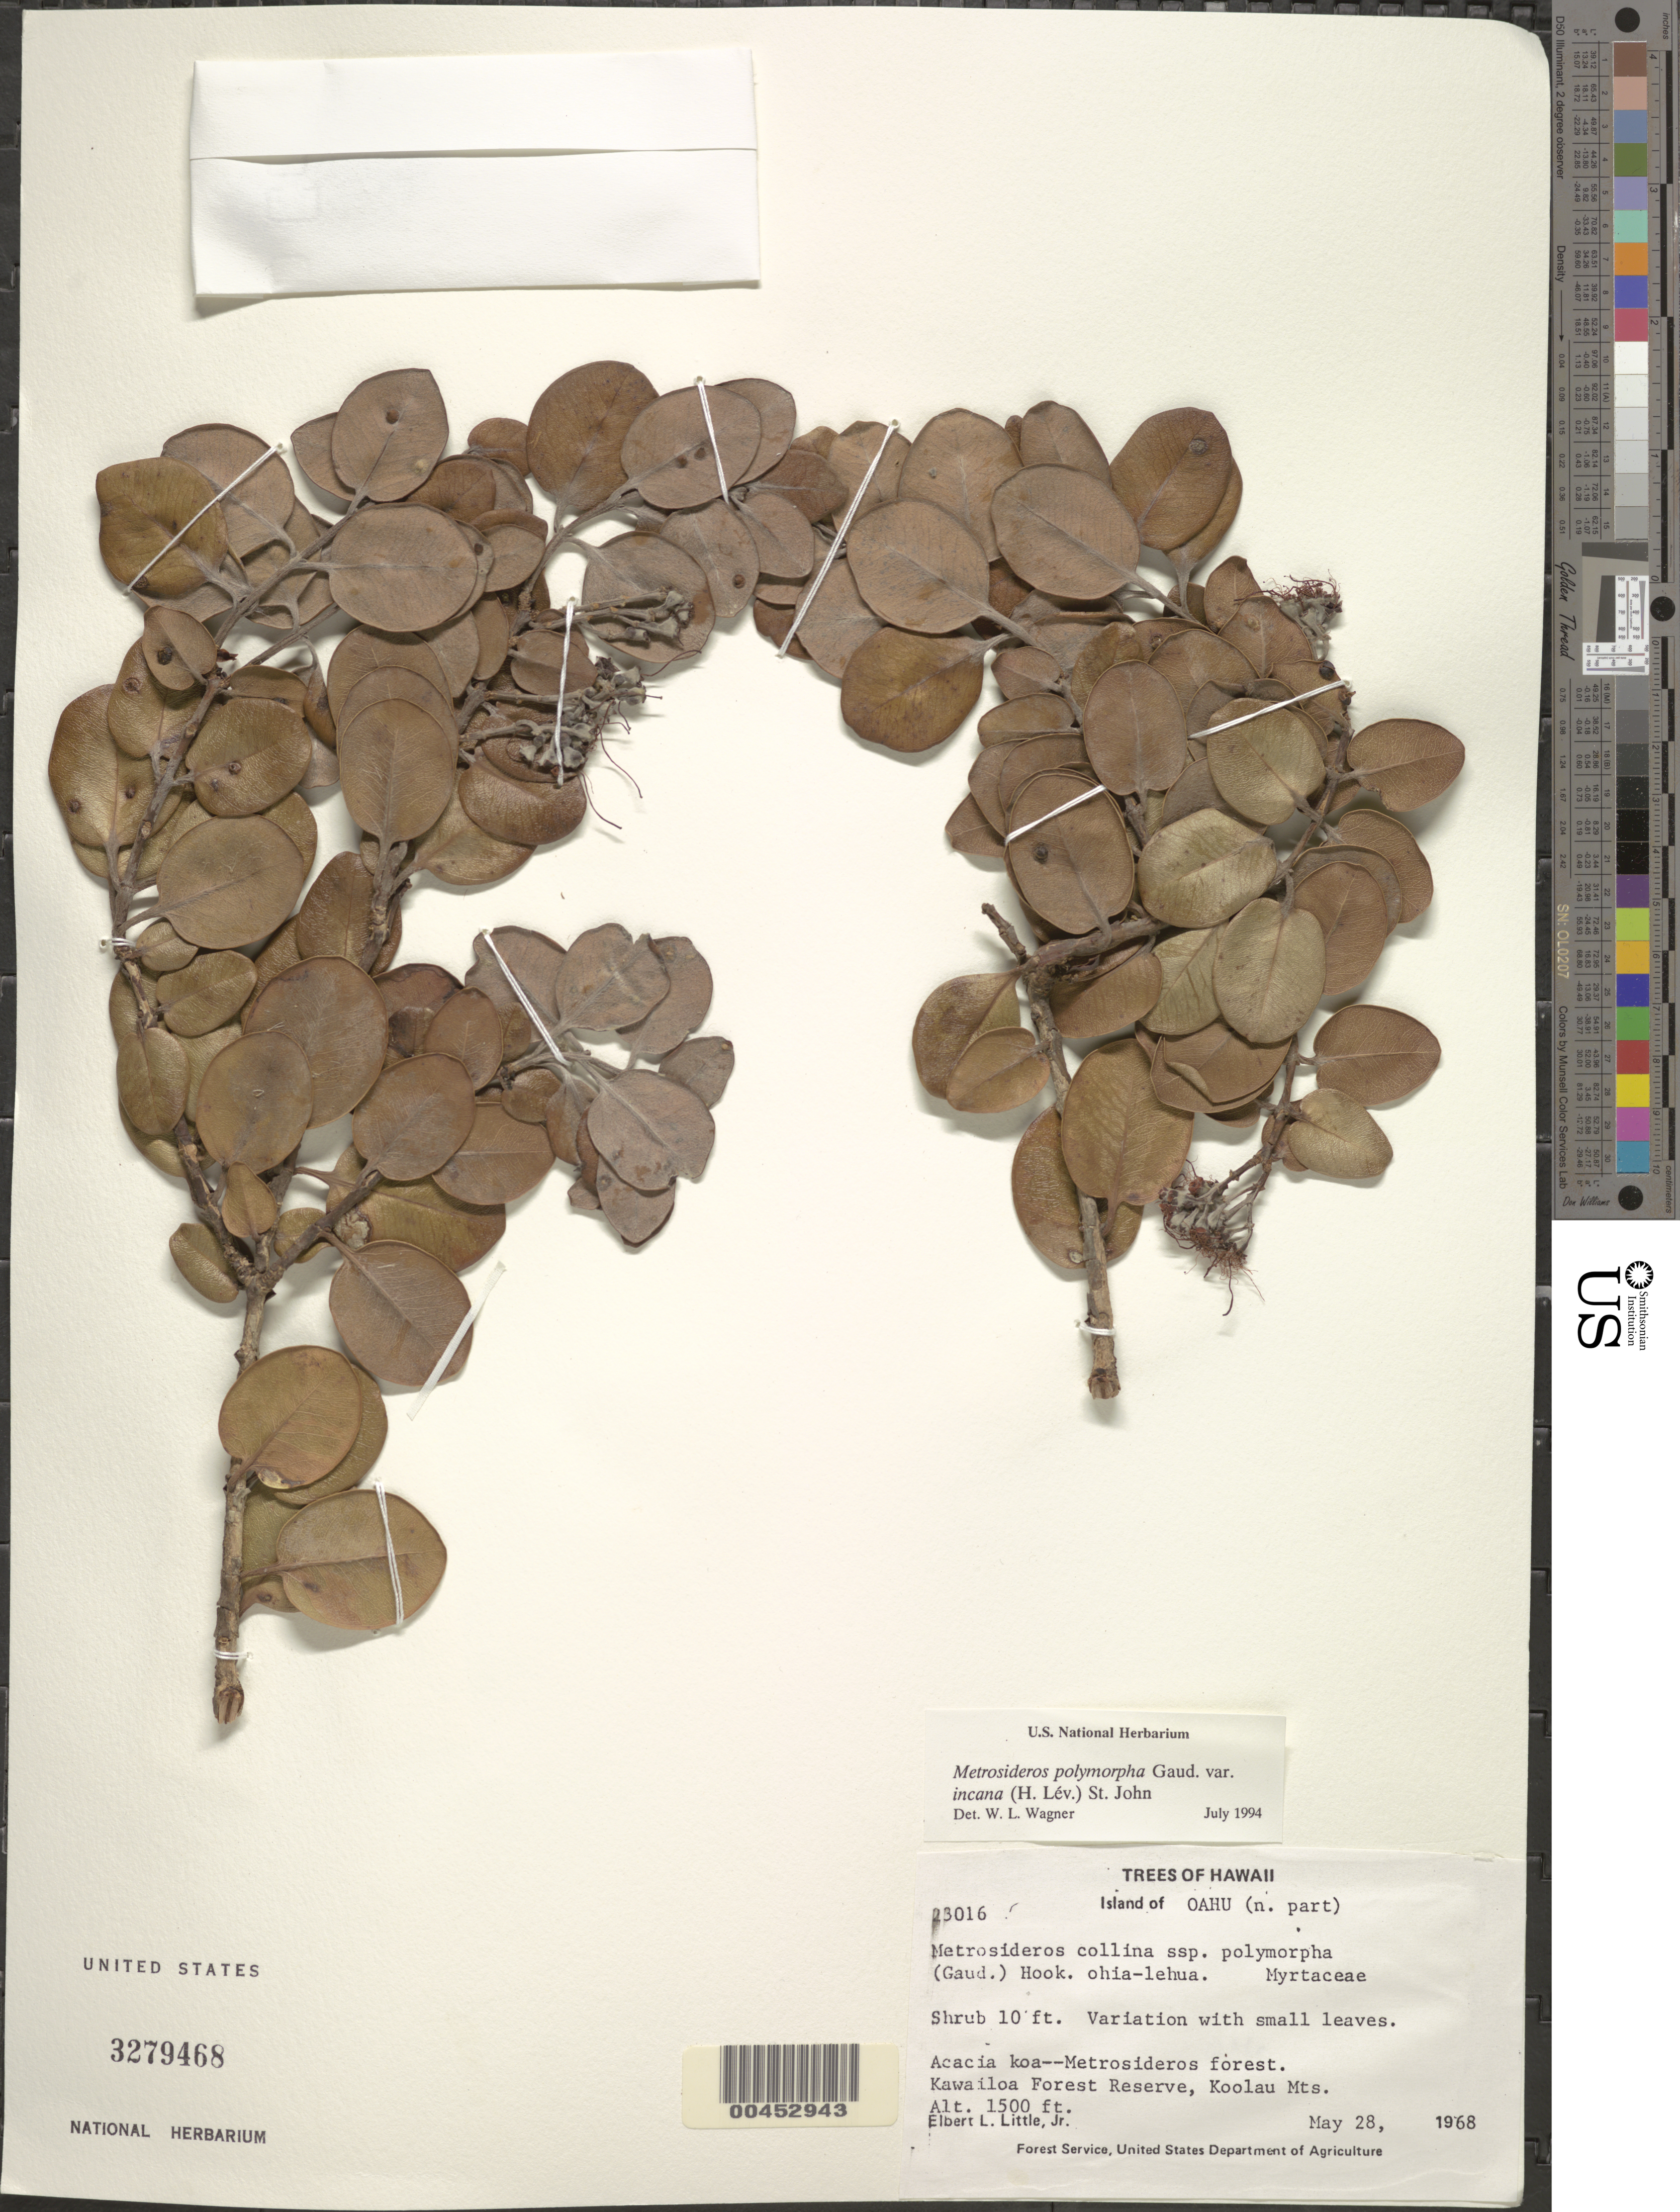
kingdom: Plantae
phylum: Tracheophyta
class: Magnoliopsida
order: Myrtales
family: Myrtaceae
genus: Metrosideros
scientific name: Metrosideros polymorpha var. incana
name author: H. St. John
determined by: Wagner, W. L., (BOT), Smithsonian Institution - National Museum of Natural History (UNITED STATES)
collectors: E. L. Little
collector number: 23016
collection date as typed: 28 May 1968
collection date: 1968-05-28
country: United States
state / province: Hawaii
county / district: Honolulu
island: Oahu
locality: N part of Oahu, Kawailoa Forest Reserve, Koolau Mts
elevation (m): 457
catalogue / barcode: US 3279468